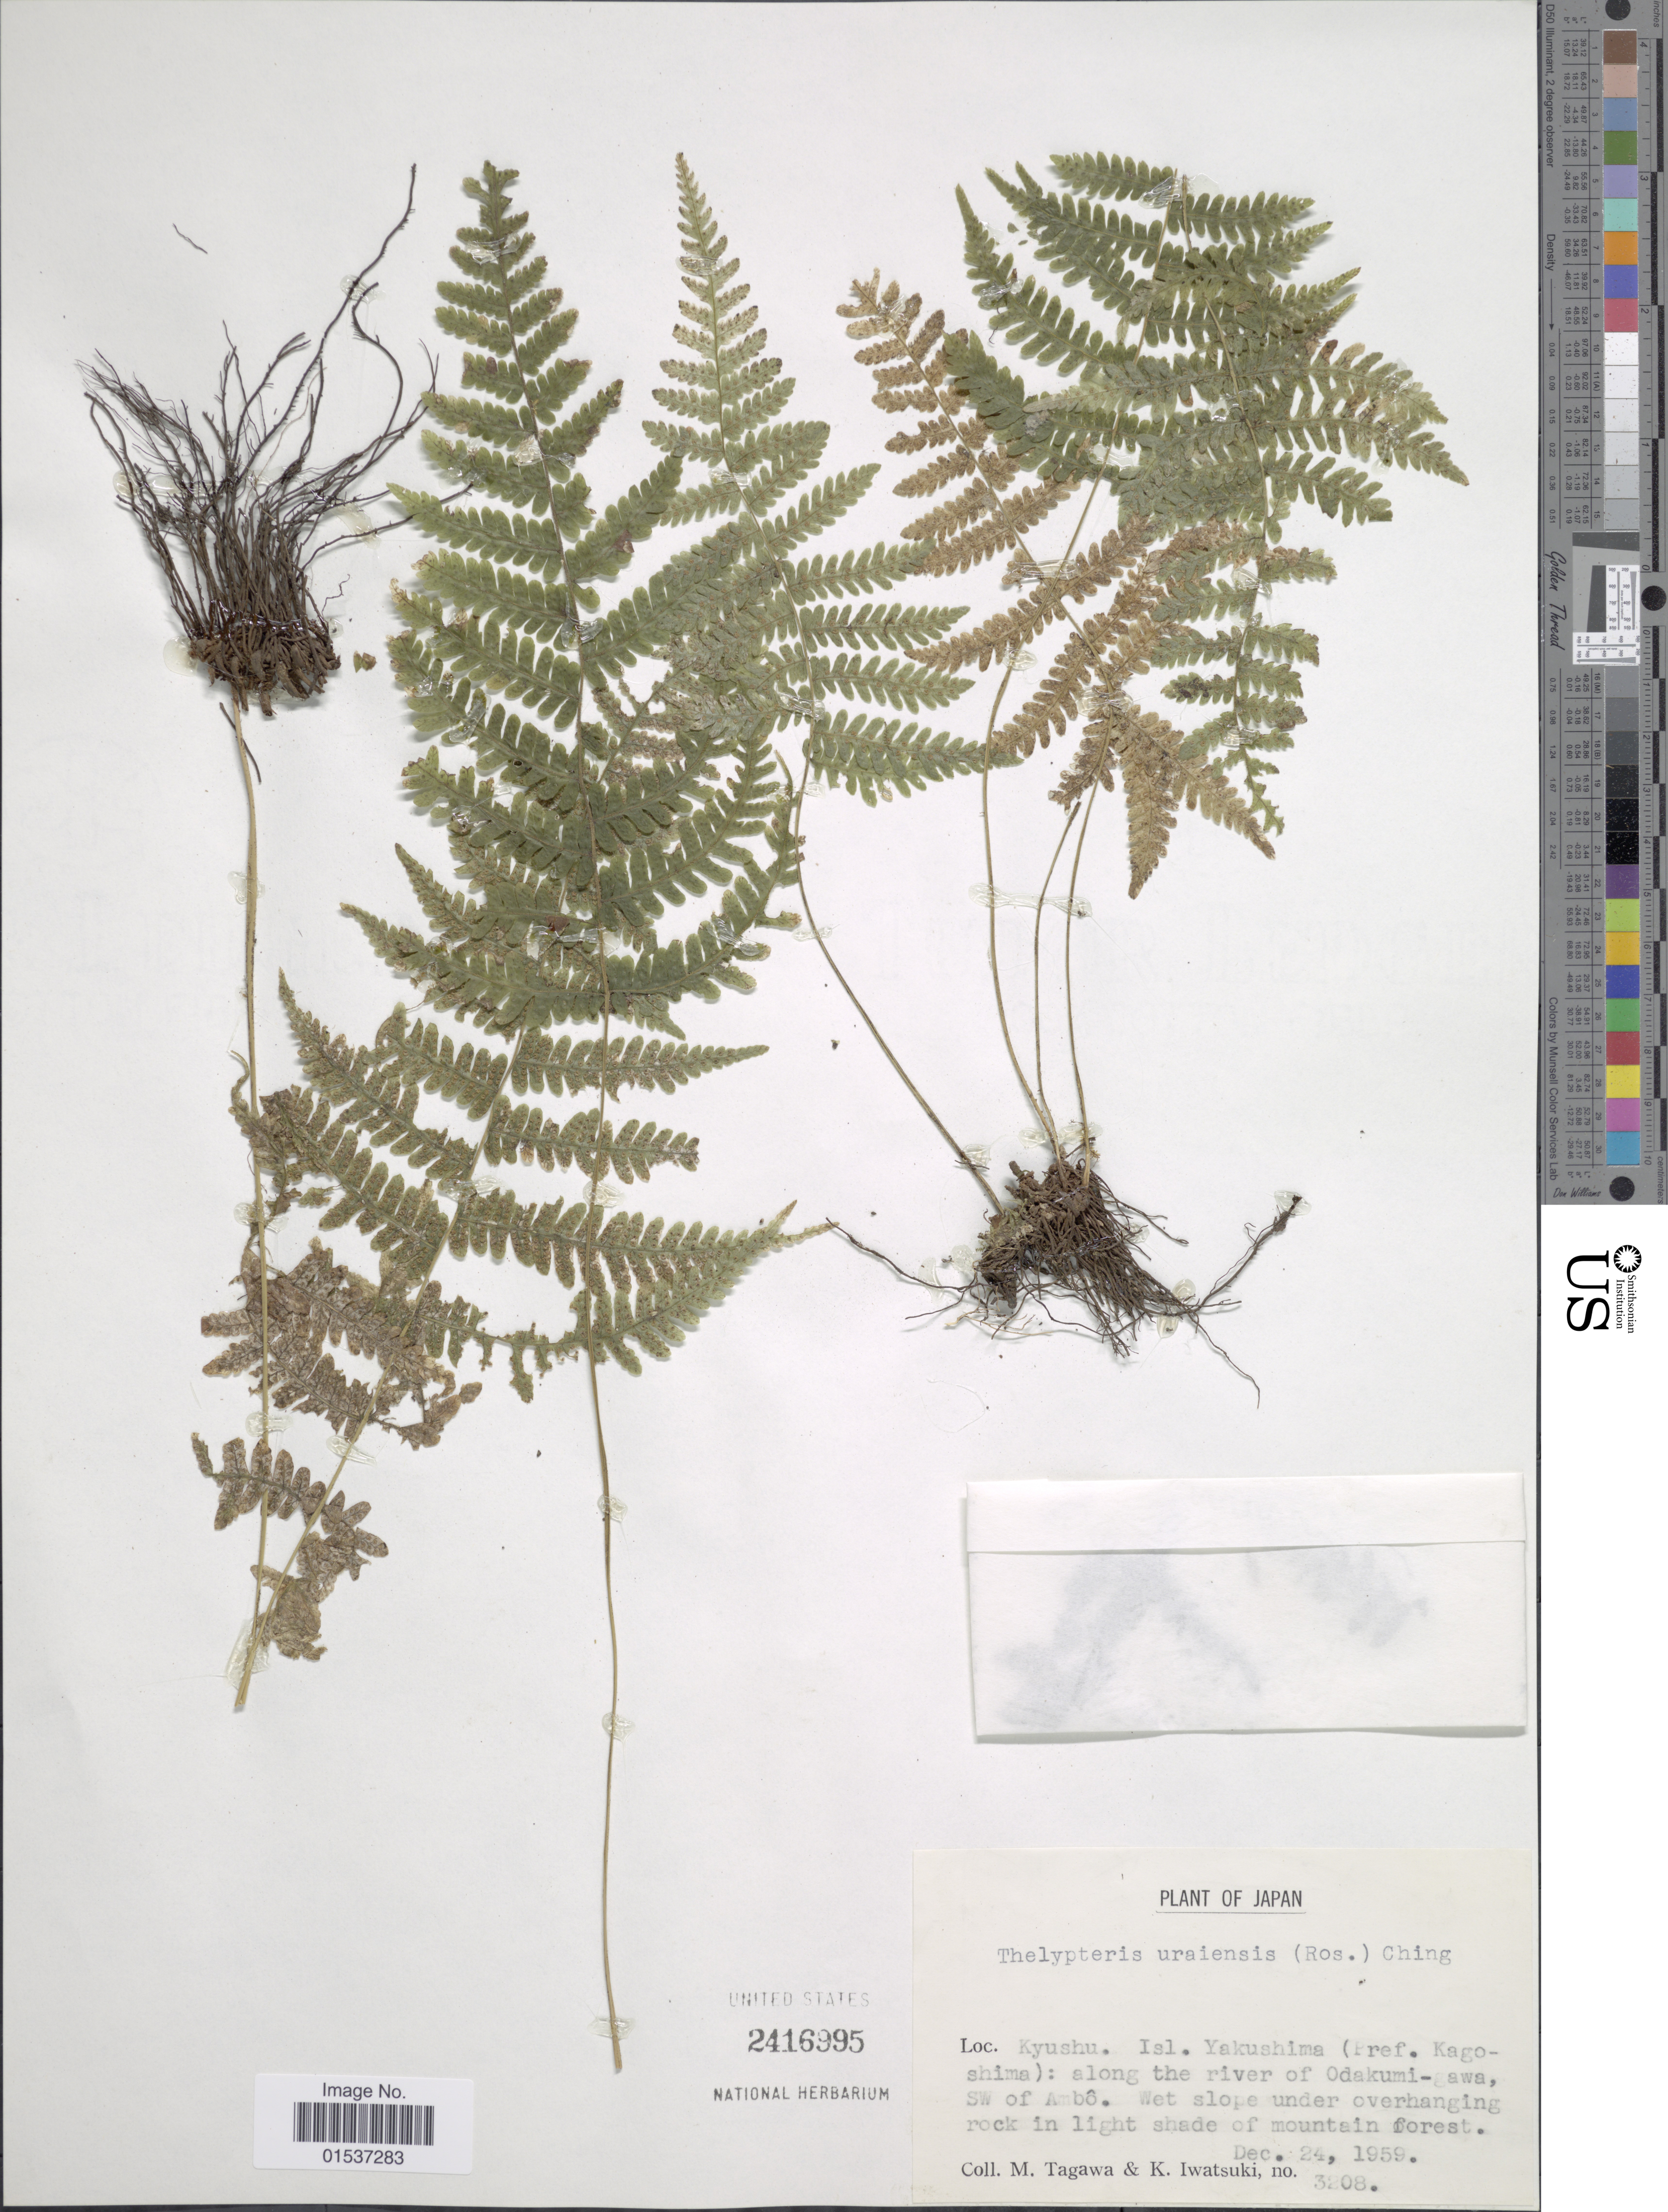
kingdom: Plantae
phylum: Tracheophyta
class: Polypodiopsida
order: Polypodiales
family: Thelypteridaceae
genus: Metathelypteris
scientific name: Metathelypteris uraiensis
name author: (Rosenst.) Ching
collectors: M. Tagawa & K. Iwatsuki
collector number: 3208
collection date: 1959-12-24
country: Japan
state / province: Kagosima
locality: Kyushu. Isl. Yakushima (Pref. Kagoshima): along the river of Odakumi-gawa SW of Ambo.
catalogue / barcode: US 2416995